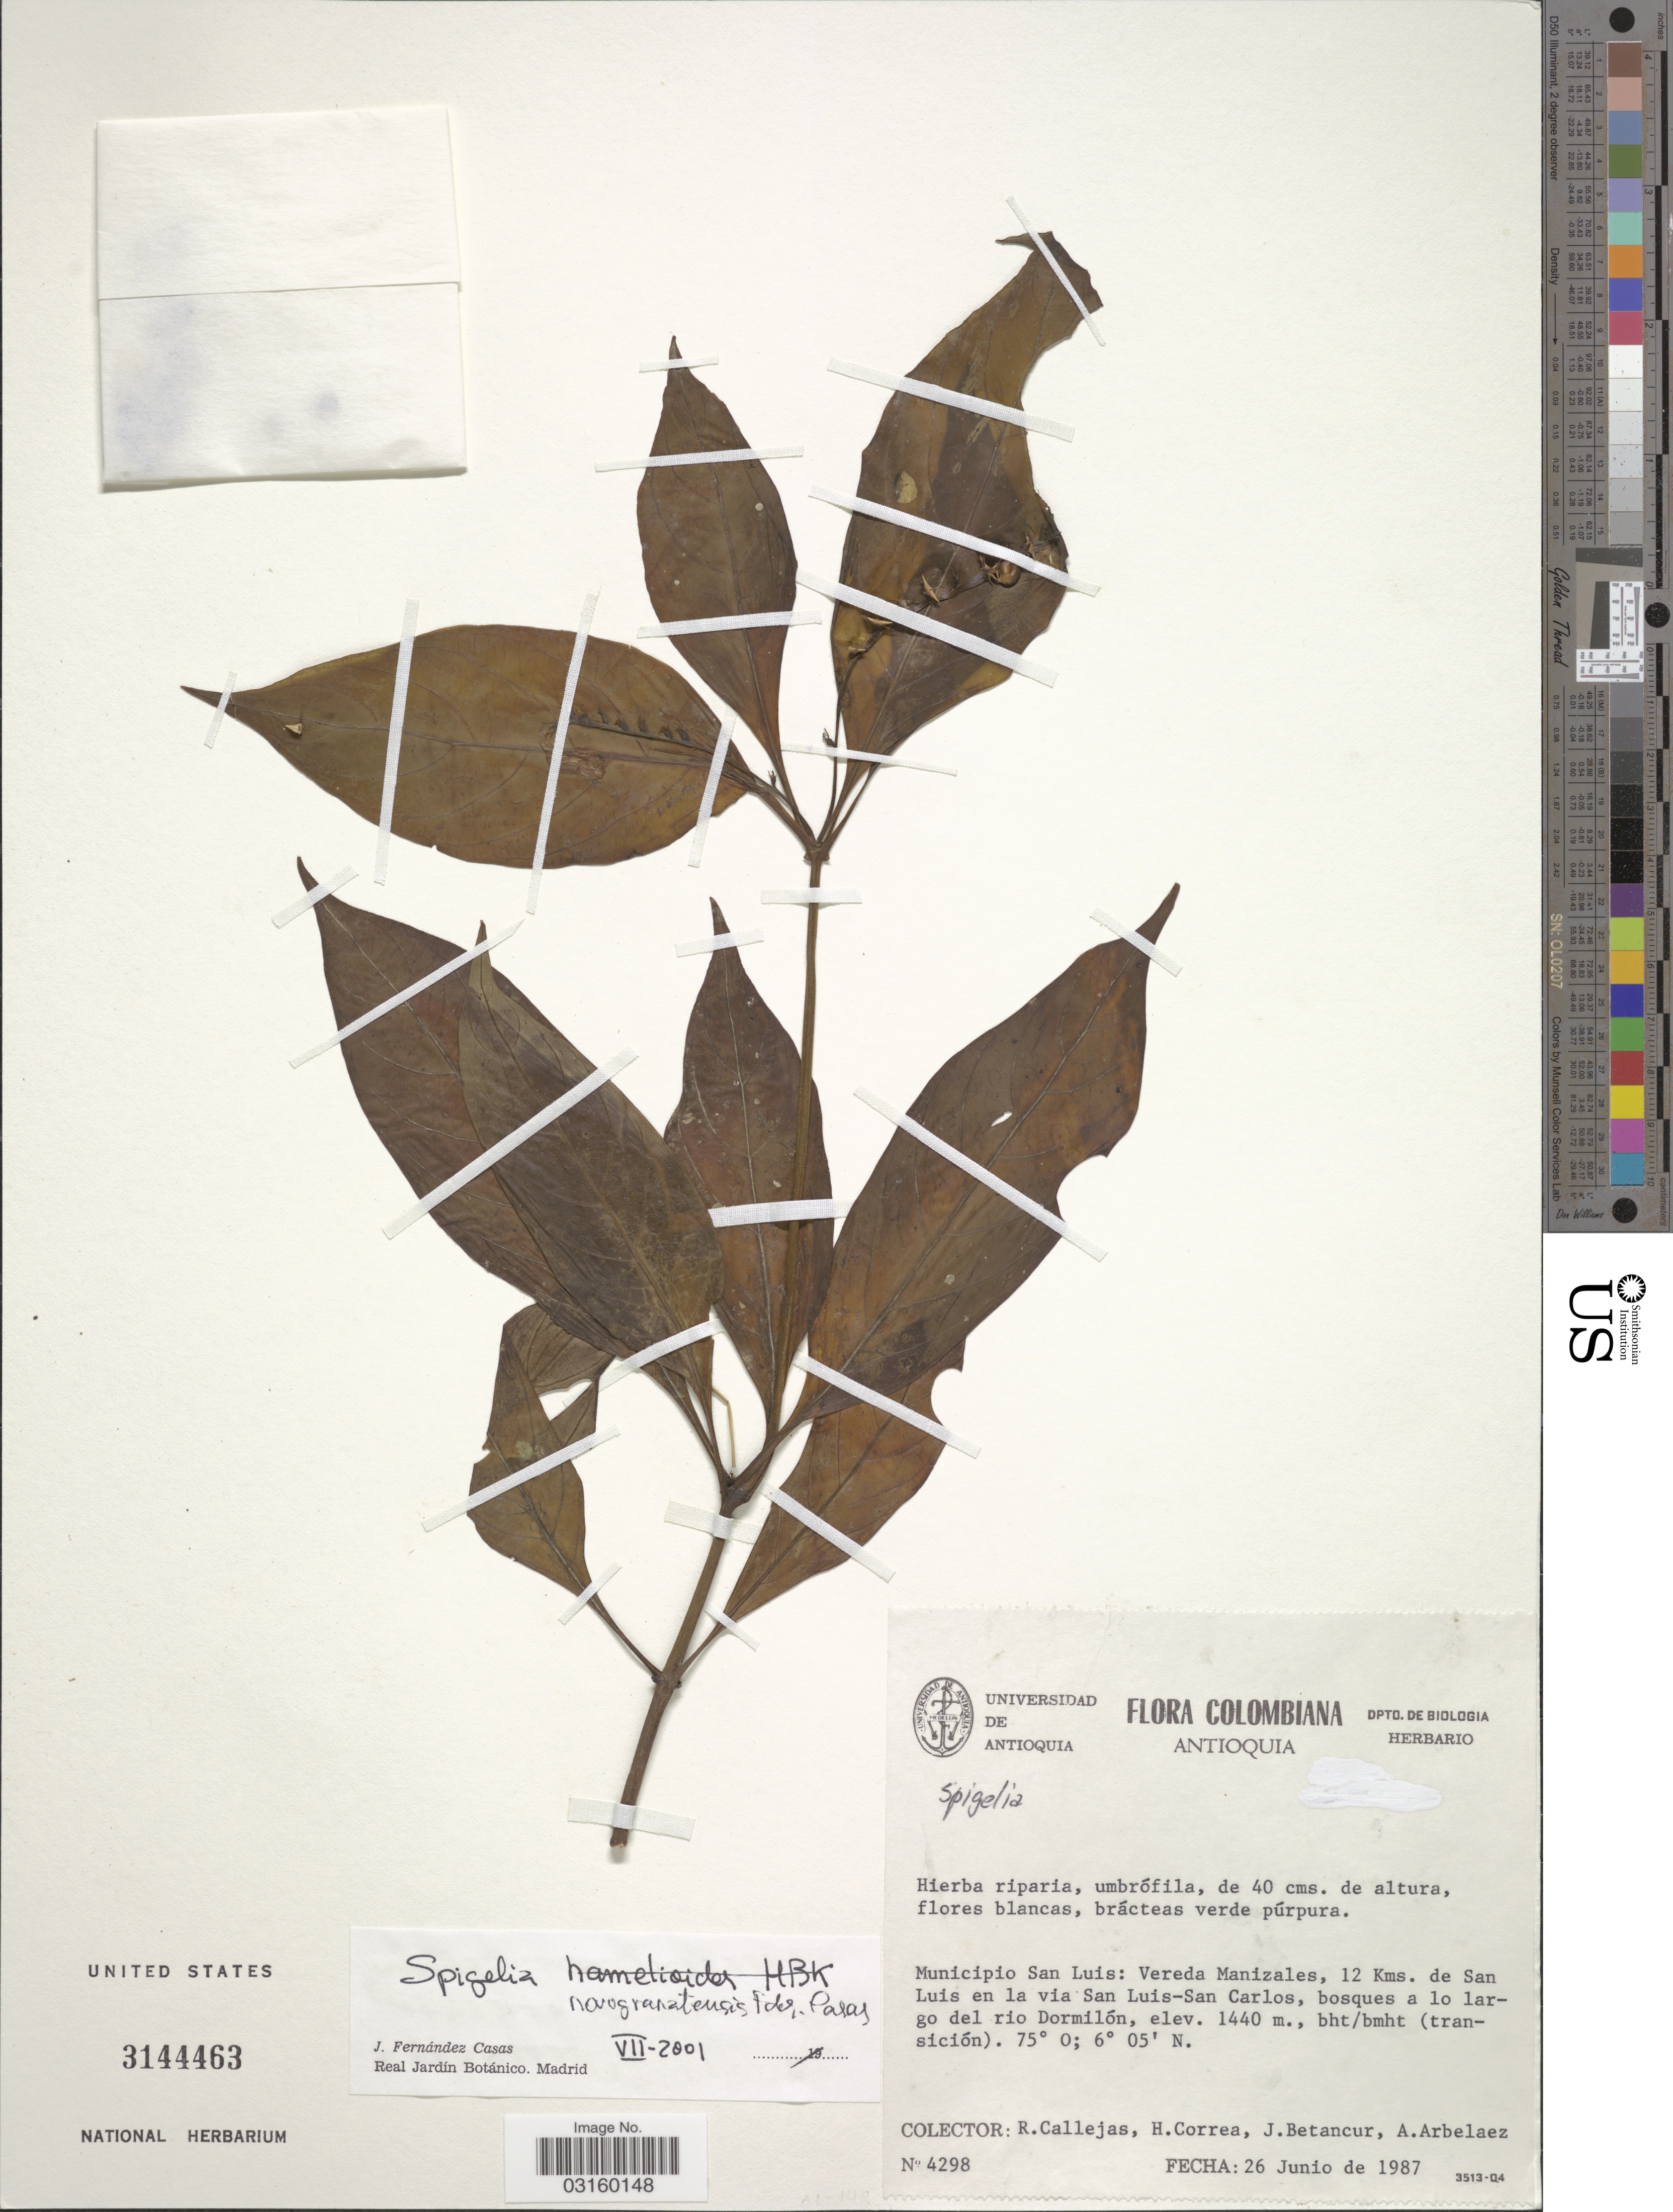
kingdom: Plantae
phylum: Tracheophyta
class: Magnoliopsida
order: Gentianales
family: Loganiaceae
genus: Spigelia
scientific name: Spigelia novogranatensis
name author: Fern. Casas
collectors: R. Callejas, H. Correa, J. Betancur & A. Arbelaez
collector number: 4298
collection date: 1987-06-26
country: Colombia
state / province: Antioquia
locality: Municipio San Luis: Vereda Manizales, 12 Kms. de San Luis en la Via San Luis-San Carlos, bosques a lo largo del rio Dormilón.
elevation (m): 1440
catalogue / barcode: US 3144463